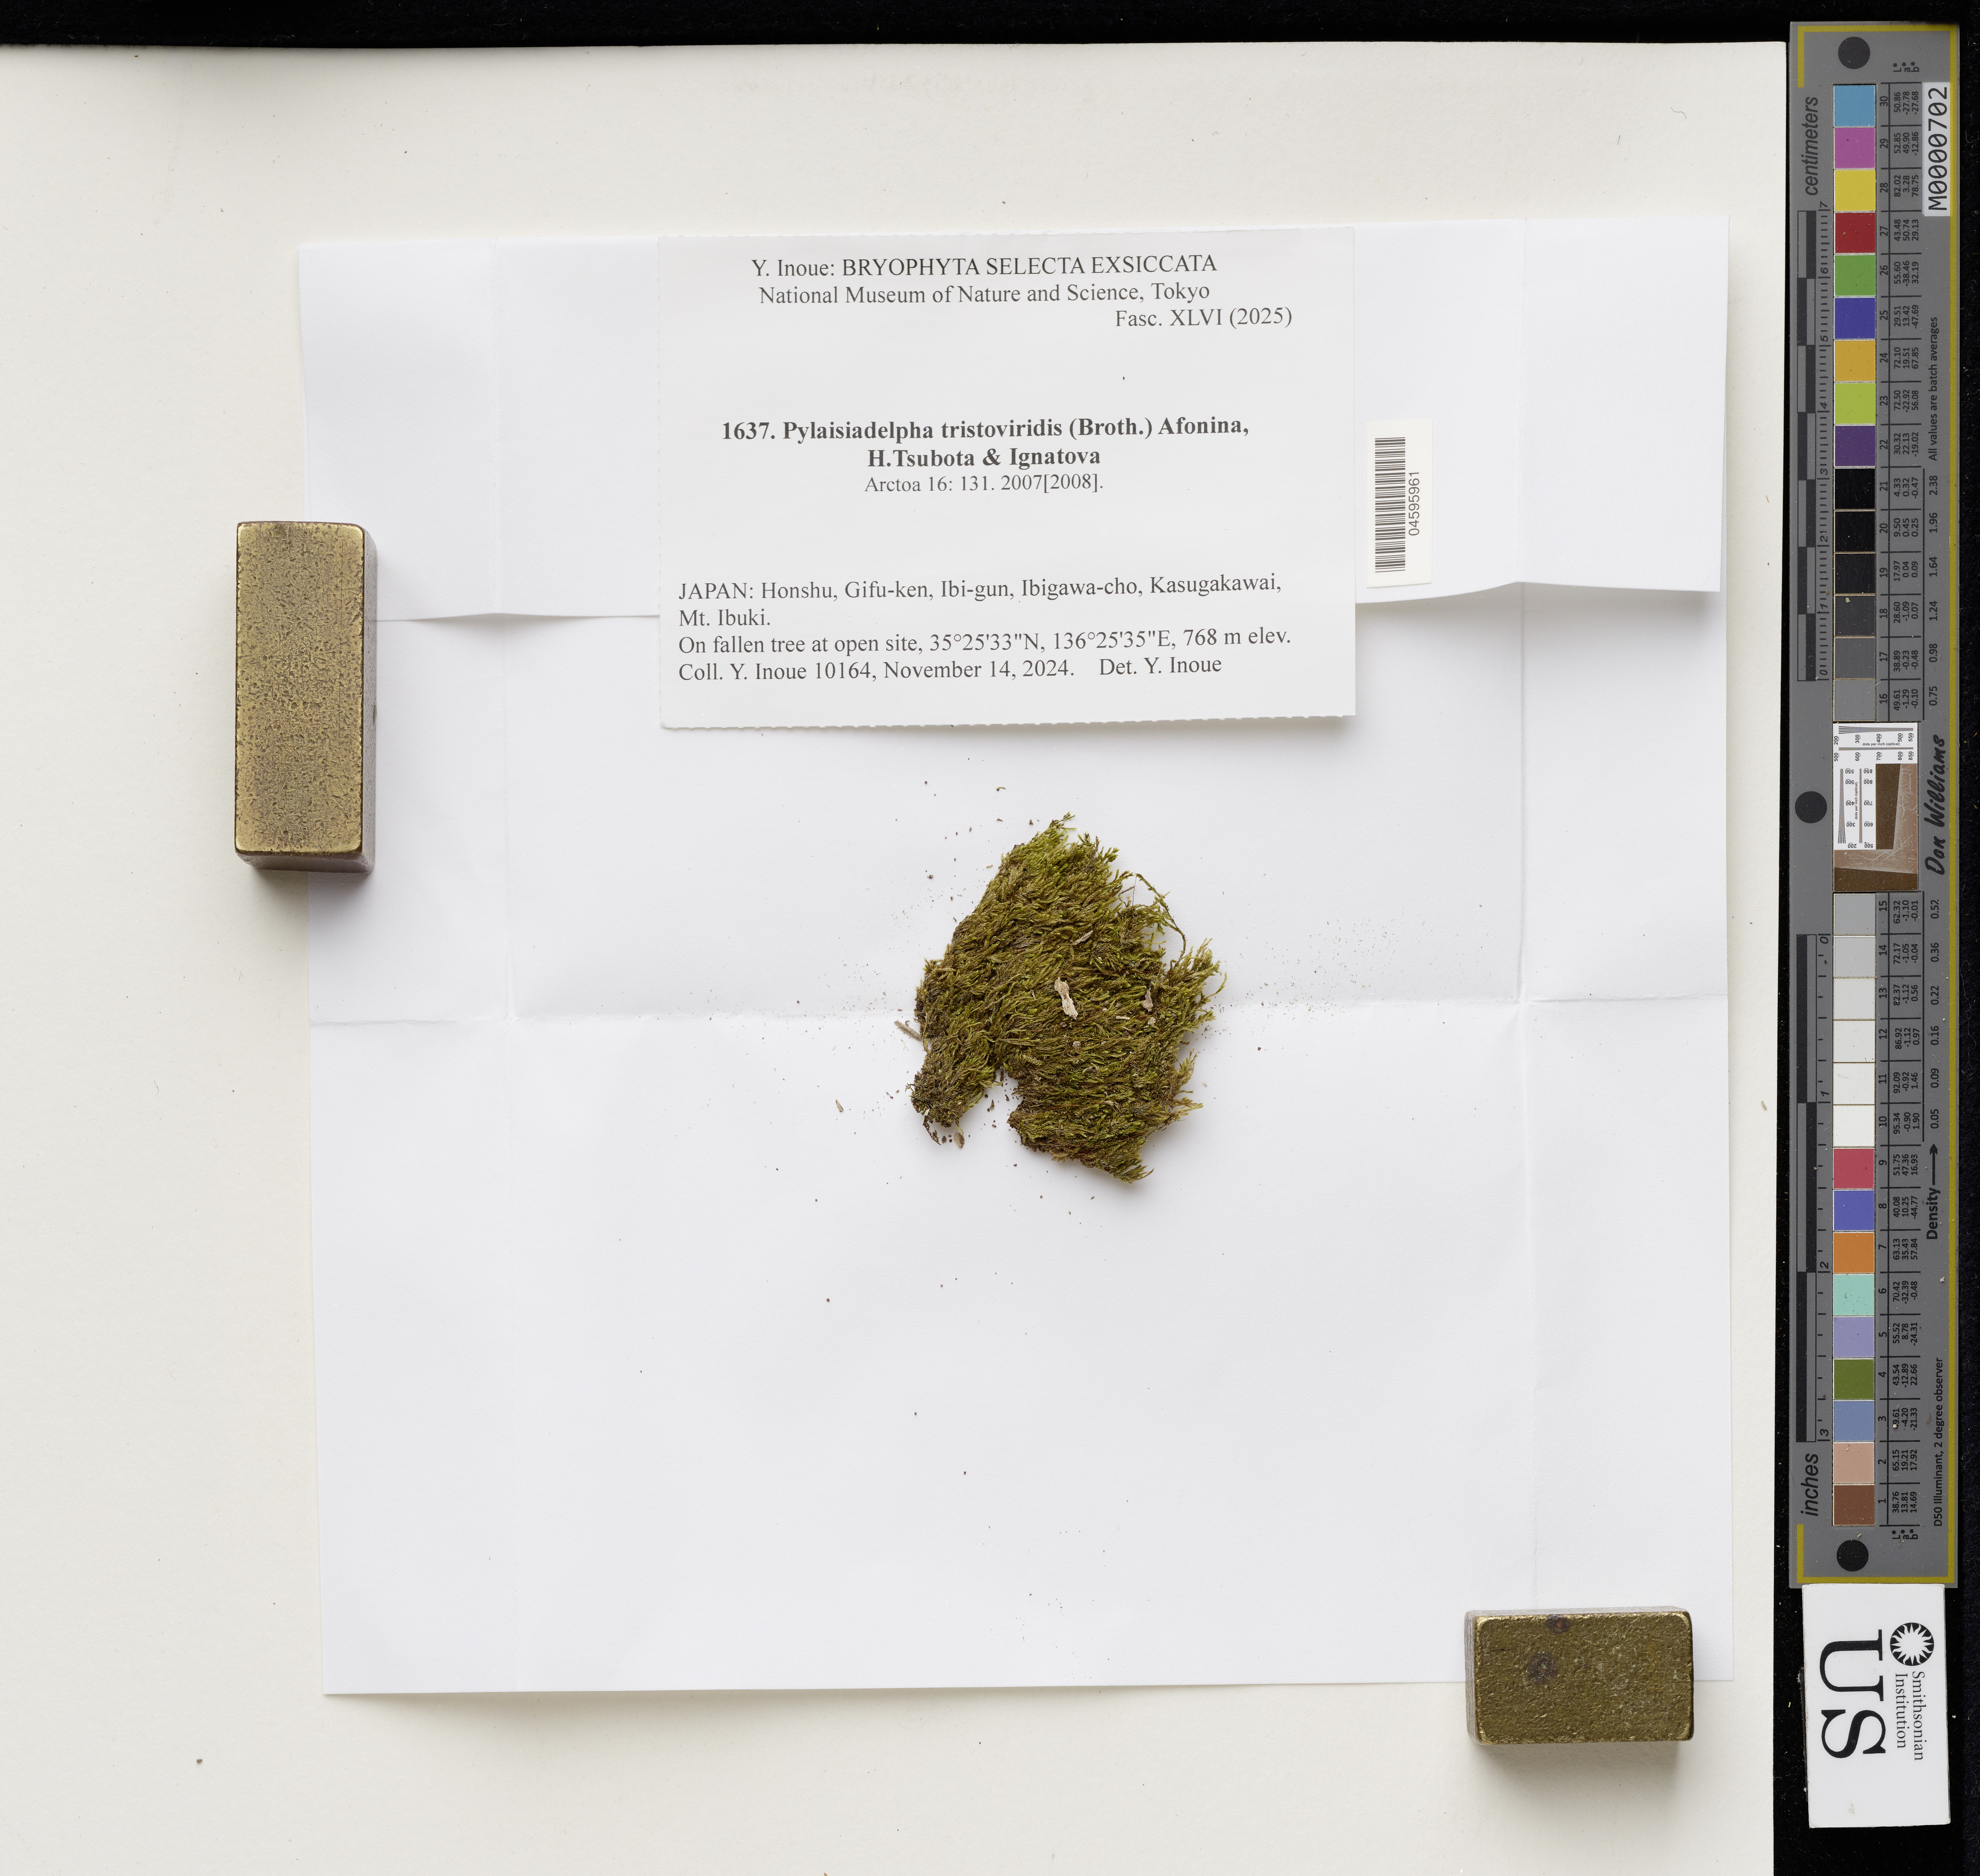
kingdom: Plantae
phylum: Bryophyta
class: Bryopsida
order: Hypnales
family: Pylaisiadelphaceae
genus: Pylaisiadelpha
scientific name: Pylaisiadelpha tristoviridis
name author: (Broth.) Afonina et al.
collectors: Y. Inoue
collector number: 10164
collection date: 2024-11-14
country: Japan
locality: Honshu, Gifu-ken, Ibi-gun, Ibigawa-cho, Kasugakawai, Mt. Ibuki.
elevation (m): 768